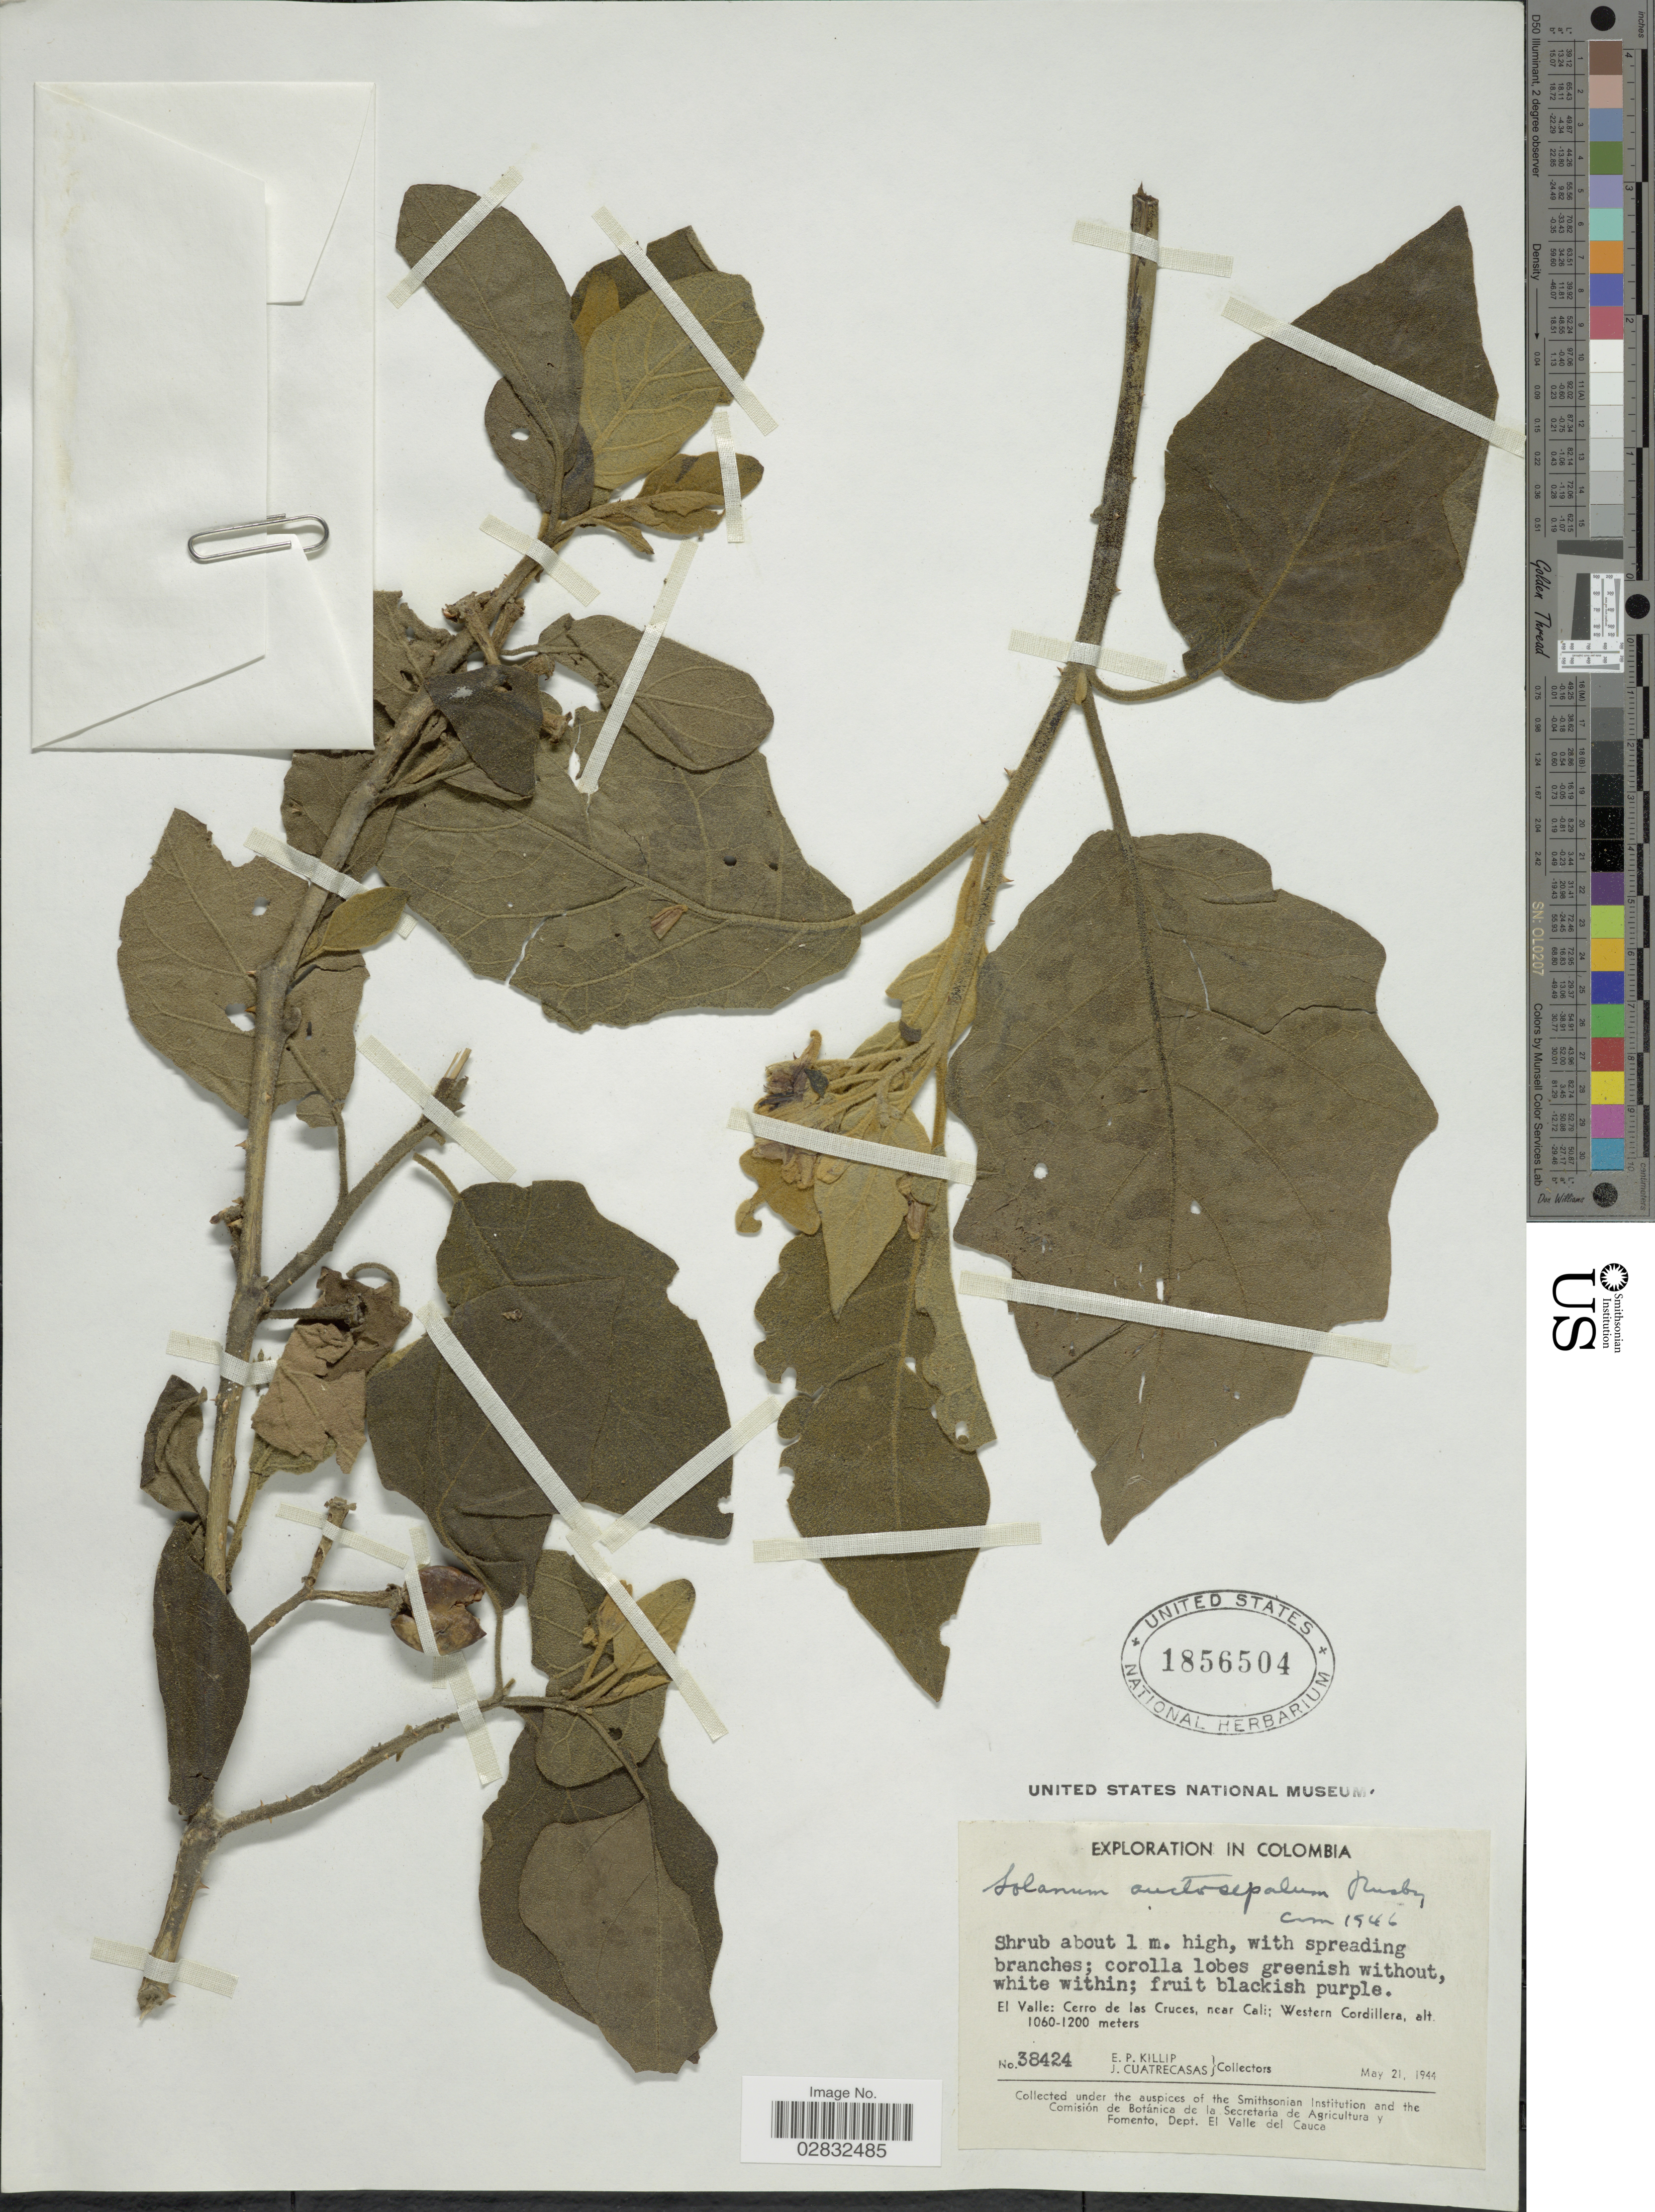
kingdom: Plantae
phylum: Tracheophyta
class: Magnoliopsida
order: Solanales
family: Solanaceae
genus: Solanum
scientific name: Solanum auctosepalum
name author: Rusby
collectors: E. P. Killip & J. Cuatrecasas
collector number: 38424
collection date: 1944-05-21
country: Colombia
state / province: Valle del Cauca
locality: El Valle, Cerro de las Cruces, near Cali, Western Cordillera.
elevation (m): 1060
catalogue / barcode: US 1856504